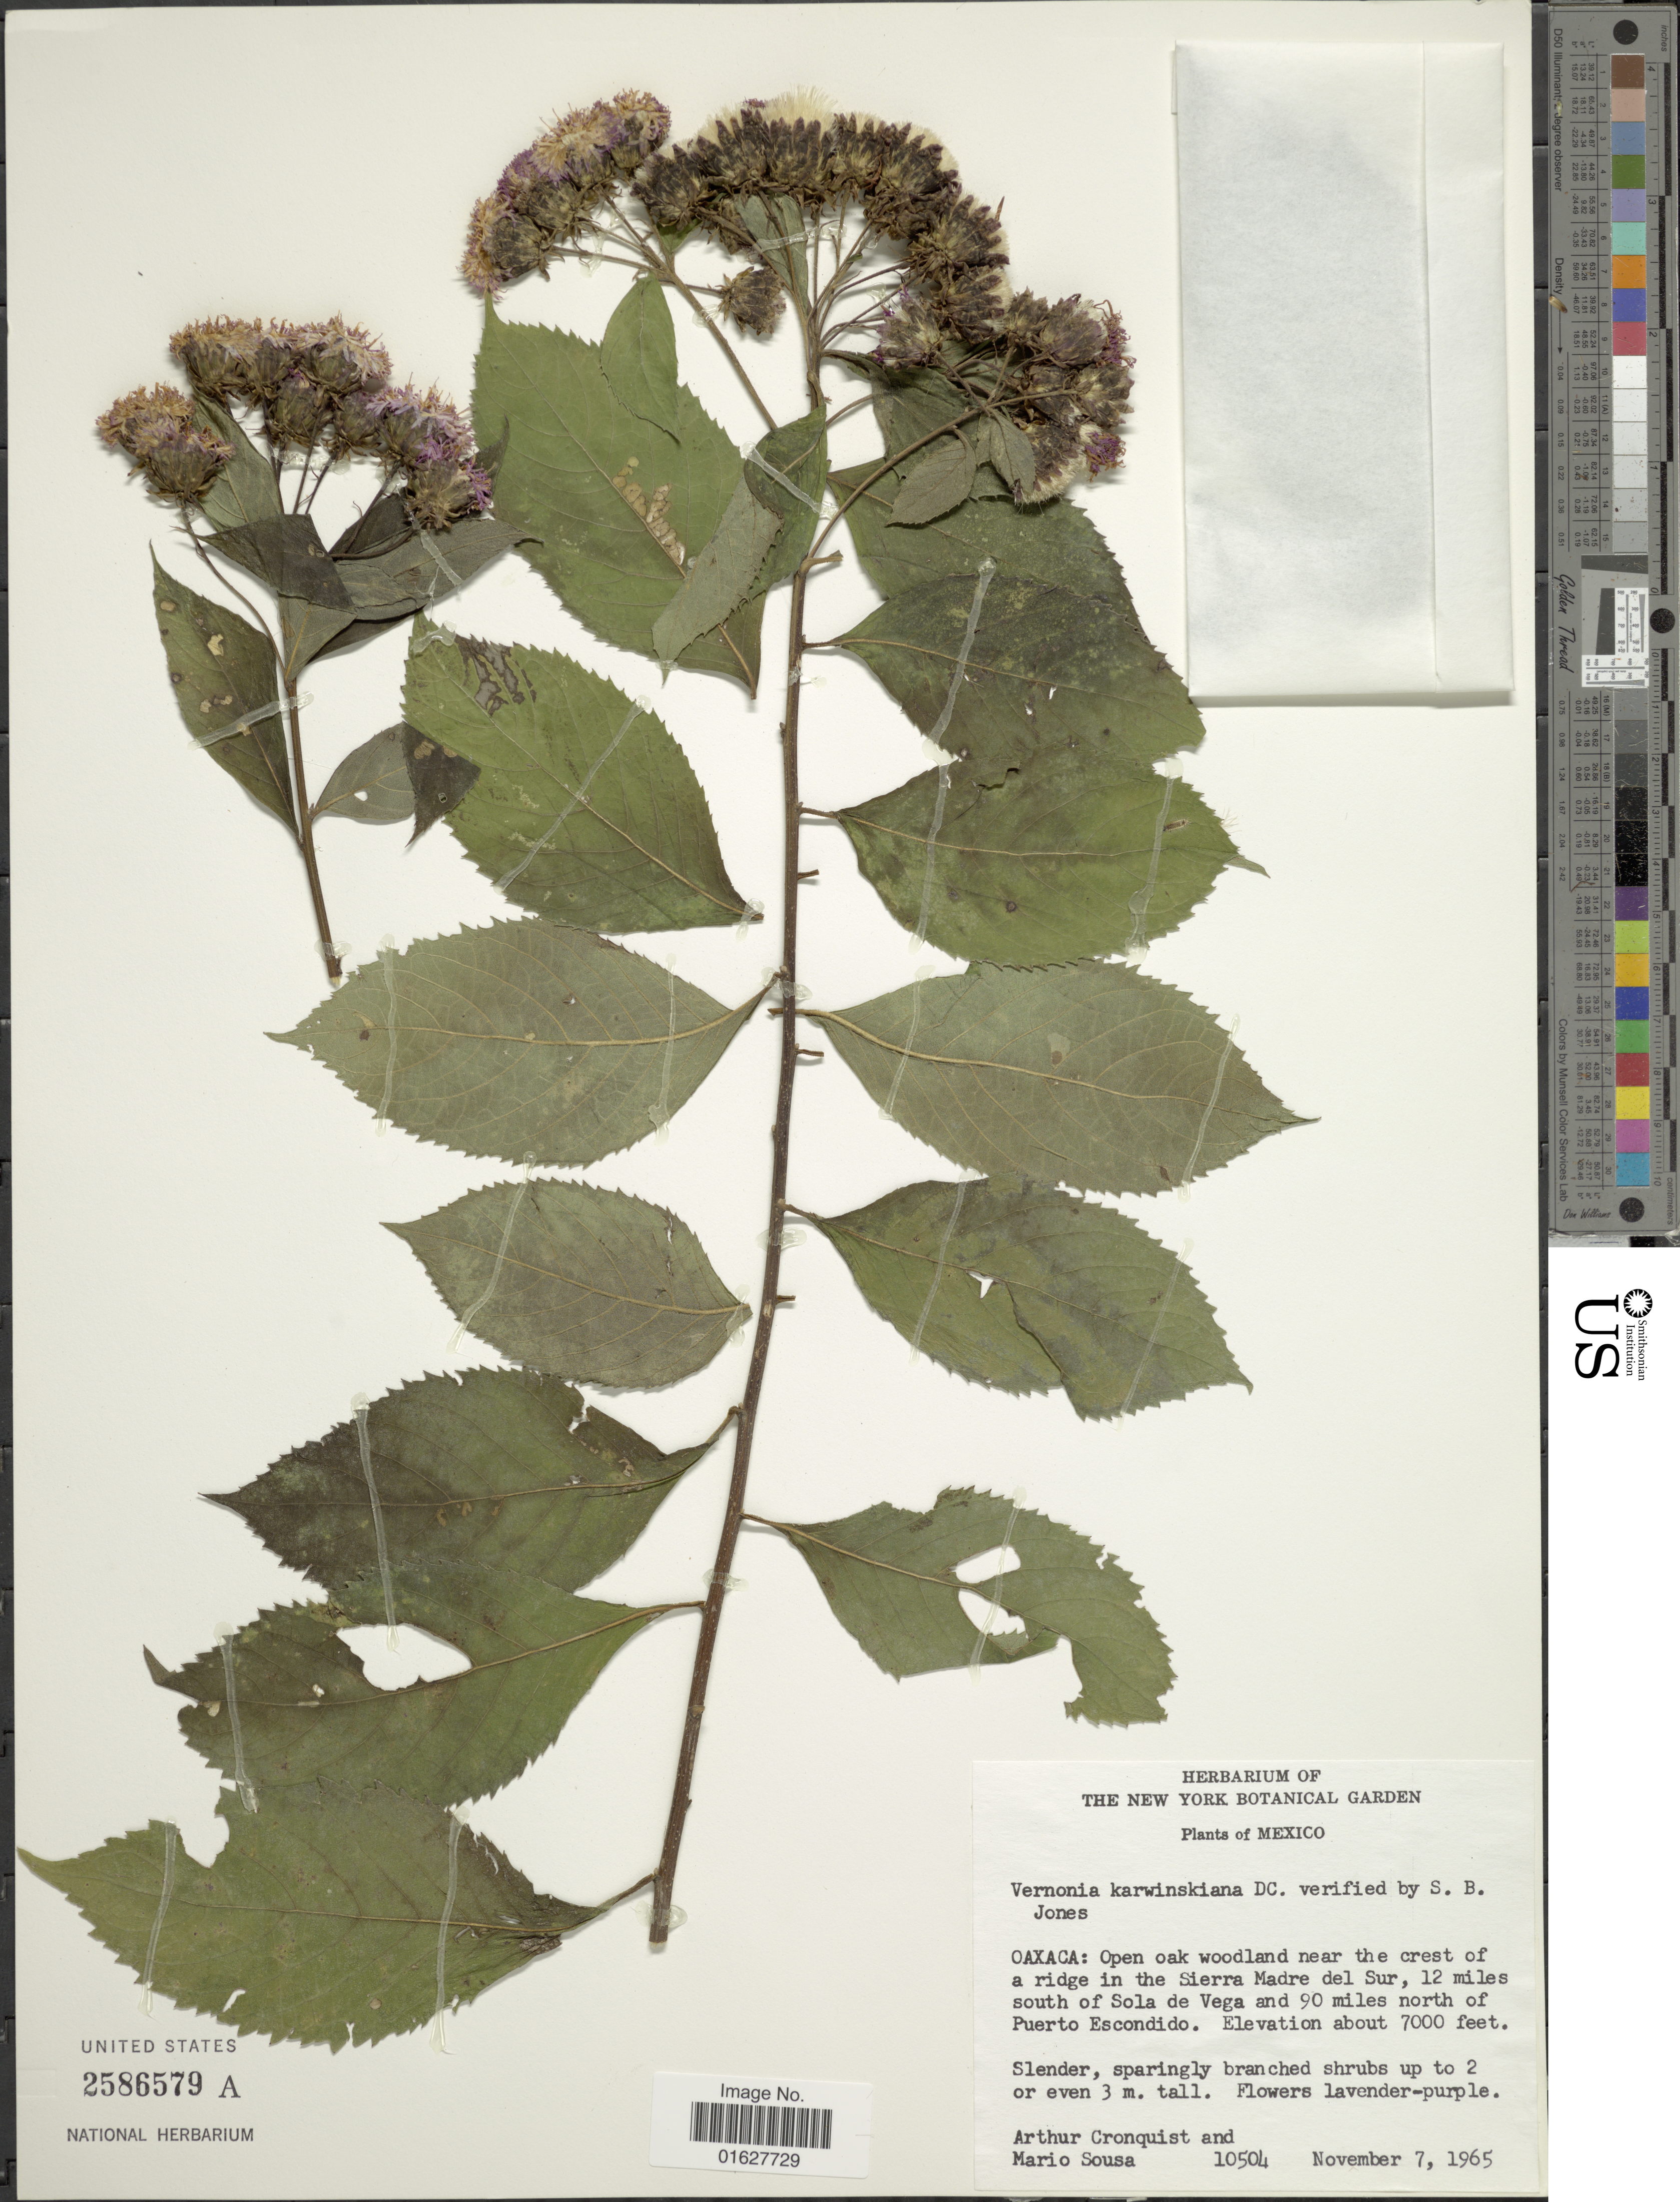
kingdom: Plantae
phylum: Tracheophyta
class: Magnoliopsida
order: Asterales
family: Asteraceae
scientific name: Vickianthus inuloides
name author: (DC.) H. Rob.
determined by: Renon, Polla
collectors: A. J. Cronquist & M. Sousa S.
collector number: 10504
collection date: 1965-11-07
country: Mexico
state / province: Oaxaca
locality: Mexico. Oaxaca: Open oak woodland near the crest of a ridge in the Sierra Madre del Sur, 12 miles south of Sola de Vega and 90 miles north of Puerto Escondido.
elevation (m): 2134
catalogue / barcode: US 2586579A